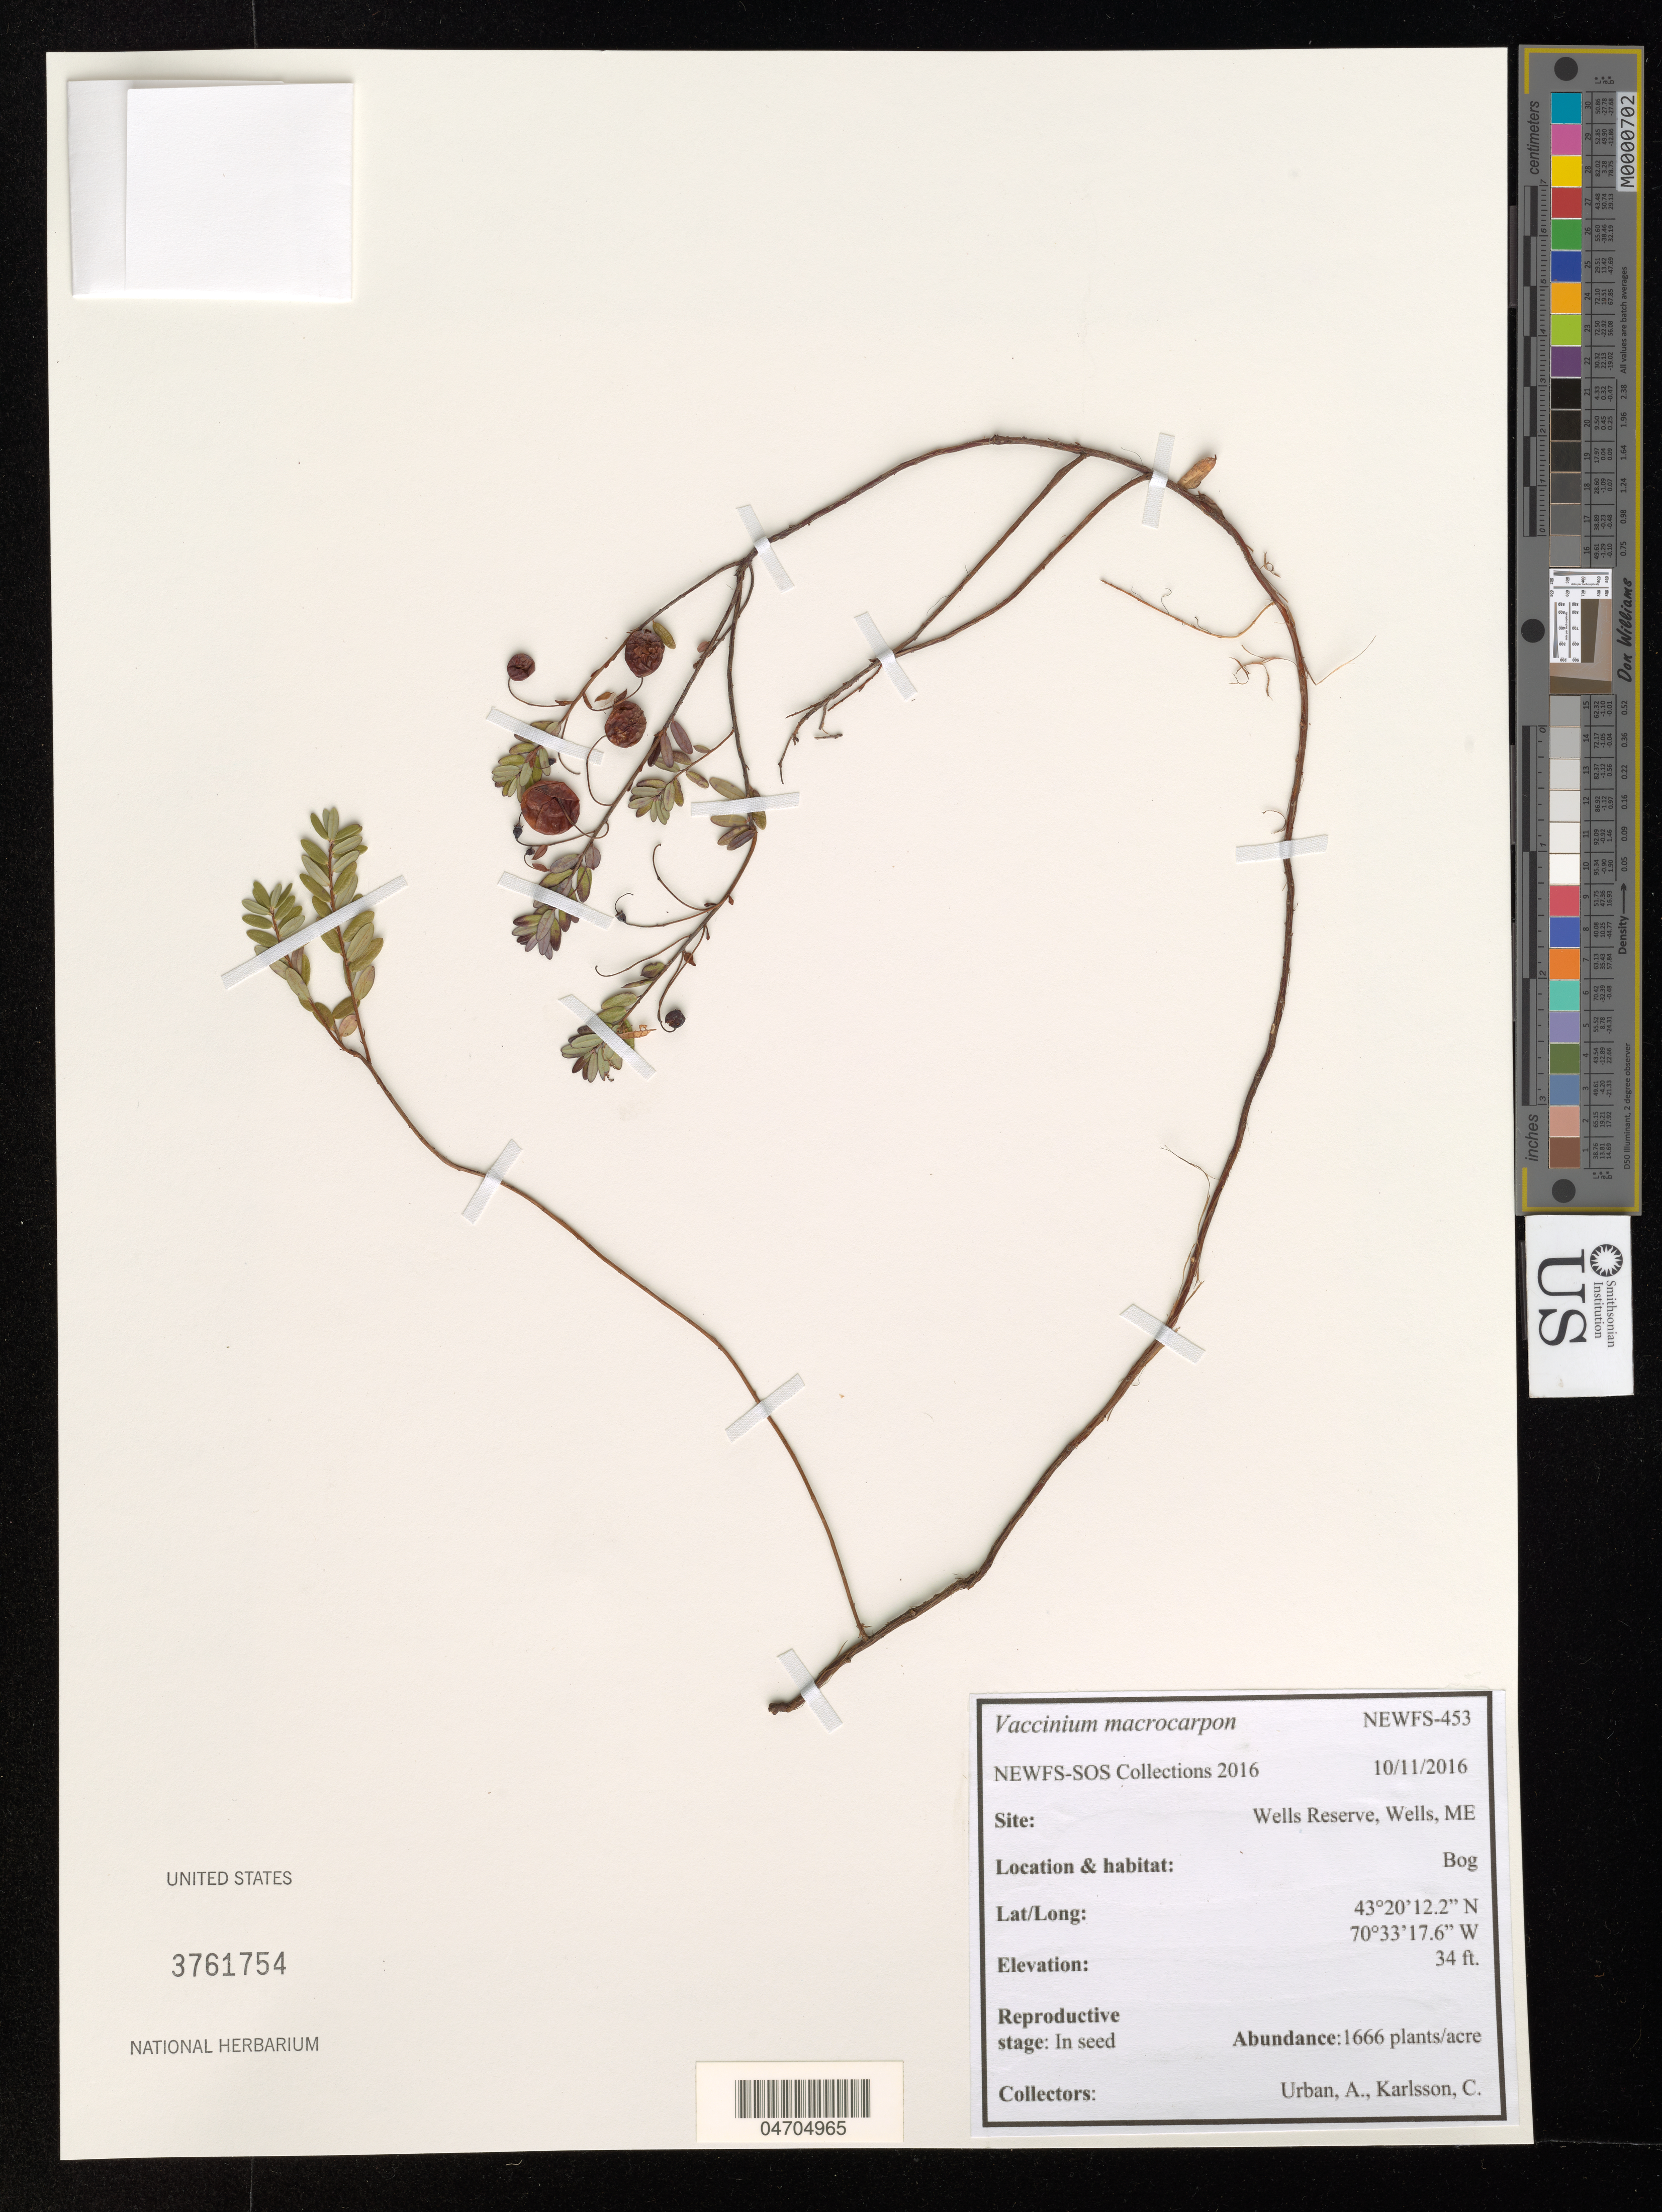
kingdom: Plantae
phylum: Tracheophyta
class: Magnoliopsida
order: Ericales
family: Ericaceae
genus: Vaccinium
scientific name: Vaccinium macrocarpon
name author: Aiton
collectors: A. Urban & C. Karlsson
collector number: NEWFS-453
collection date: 2016-10-11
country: United States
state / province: Maine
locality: Wells Reserve, Wells.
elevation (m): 10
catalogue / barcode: US 3761754